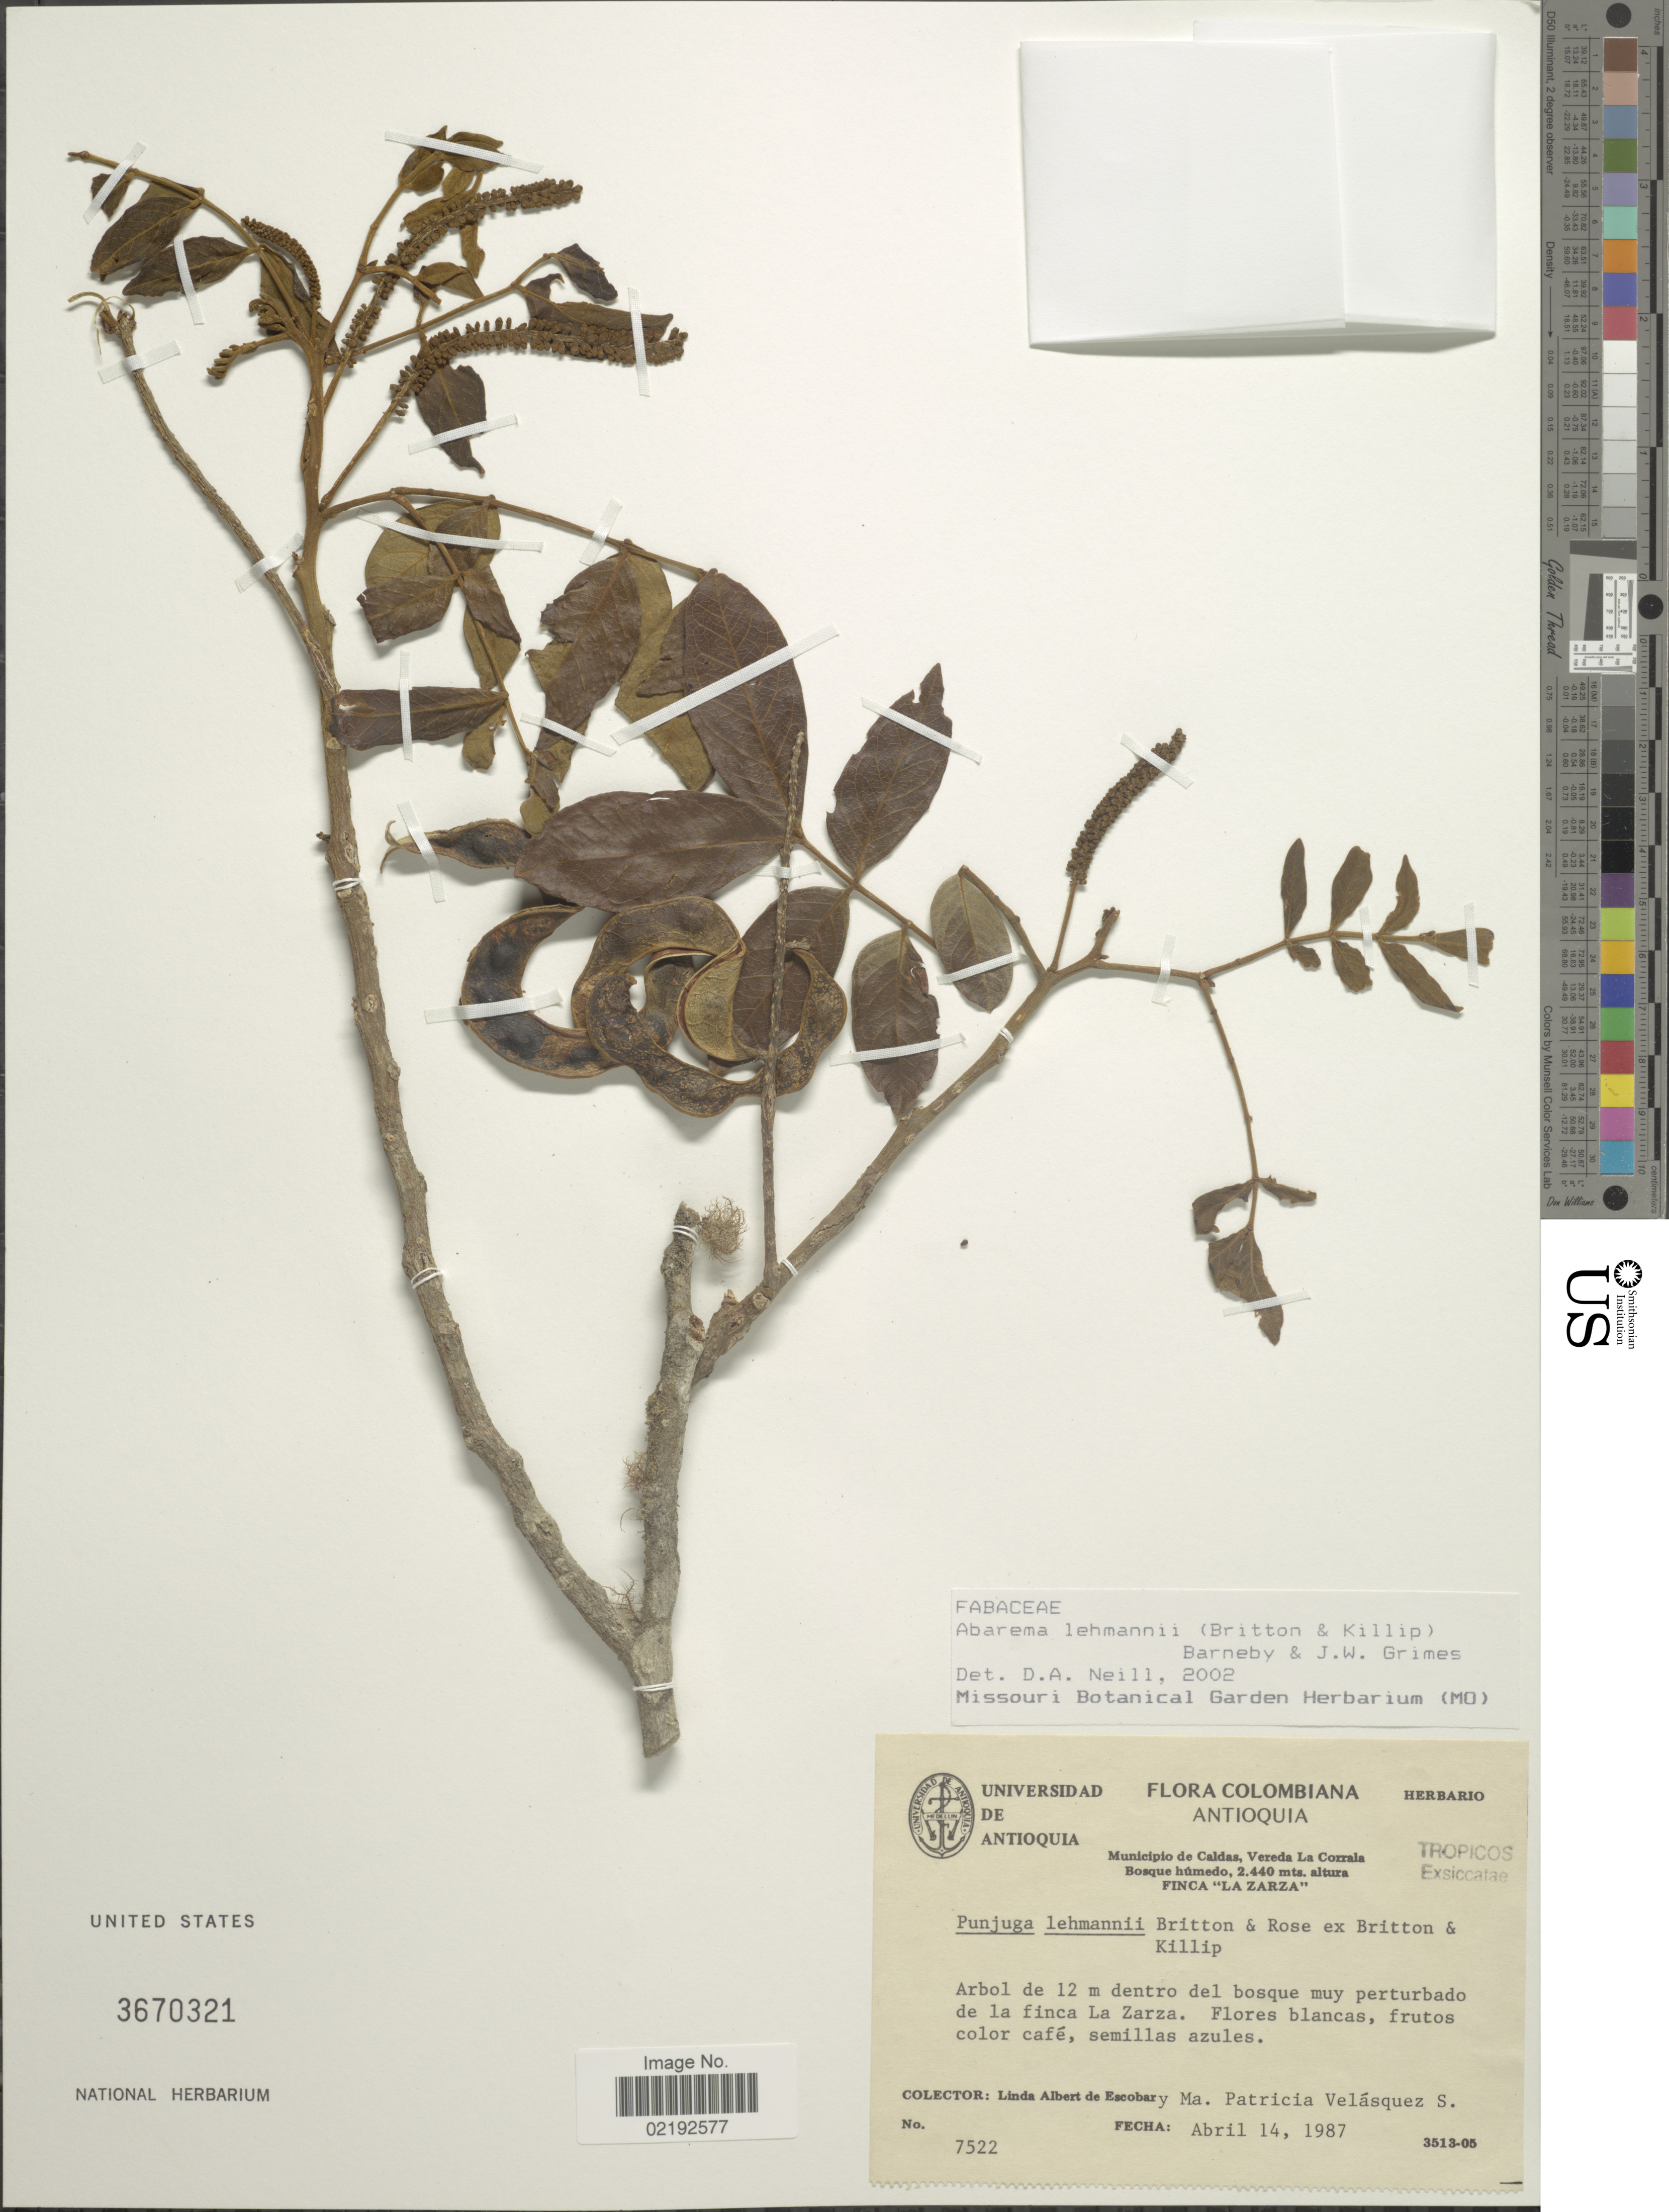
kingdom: Plantae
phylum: Tracheophyta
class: Magnoliopsida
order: Fabales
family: Fabaceae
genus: Punjuba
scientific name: Punjuba lehmannii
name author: Britton & Rose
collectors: L. K. de Escobar & P. Velasquez S.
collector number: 7522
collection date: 1987-04-14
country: Colombia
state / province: Antioquia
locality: Finca La Zarza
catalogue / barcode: US 3670321